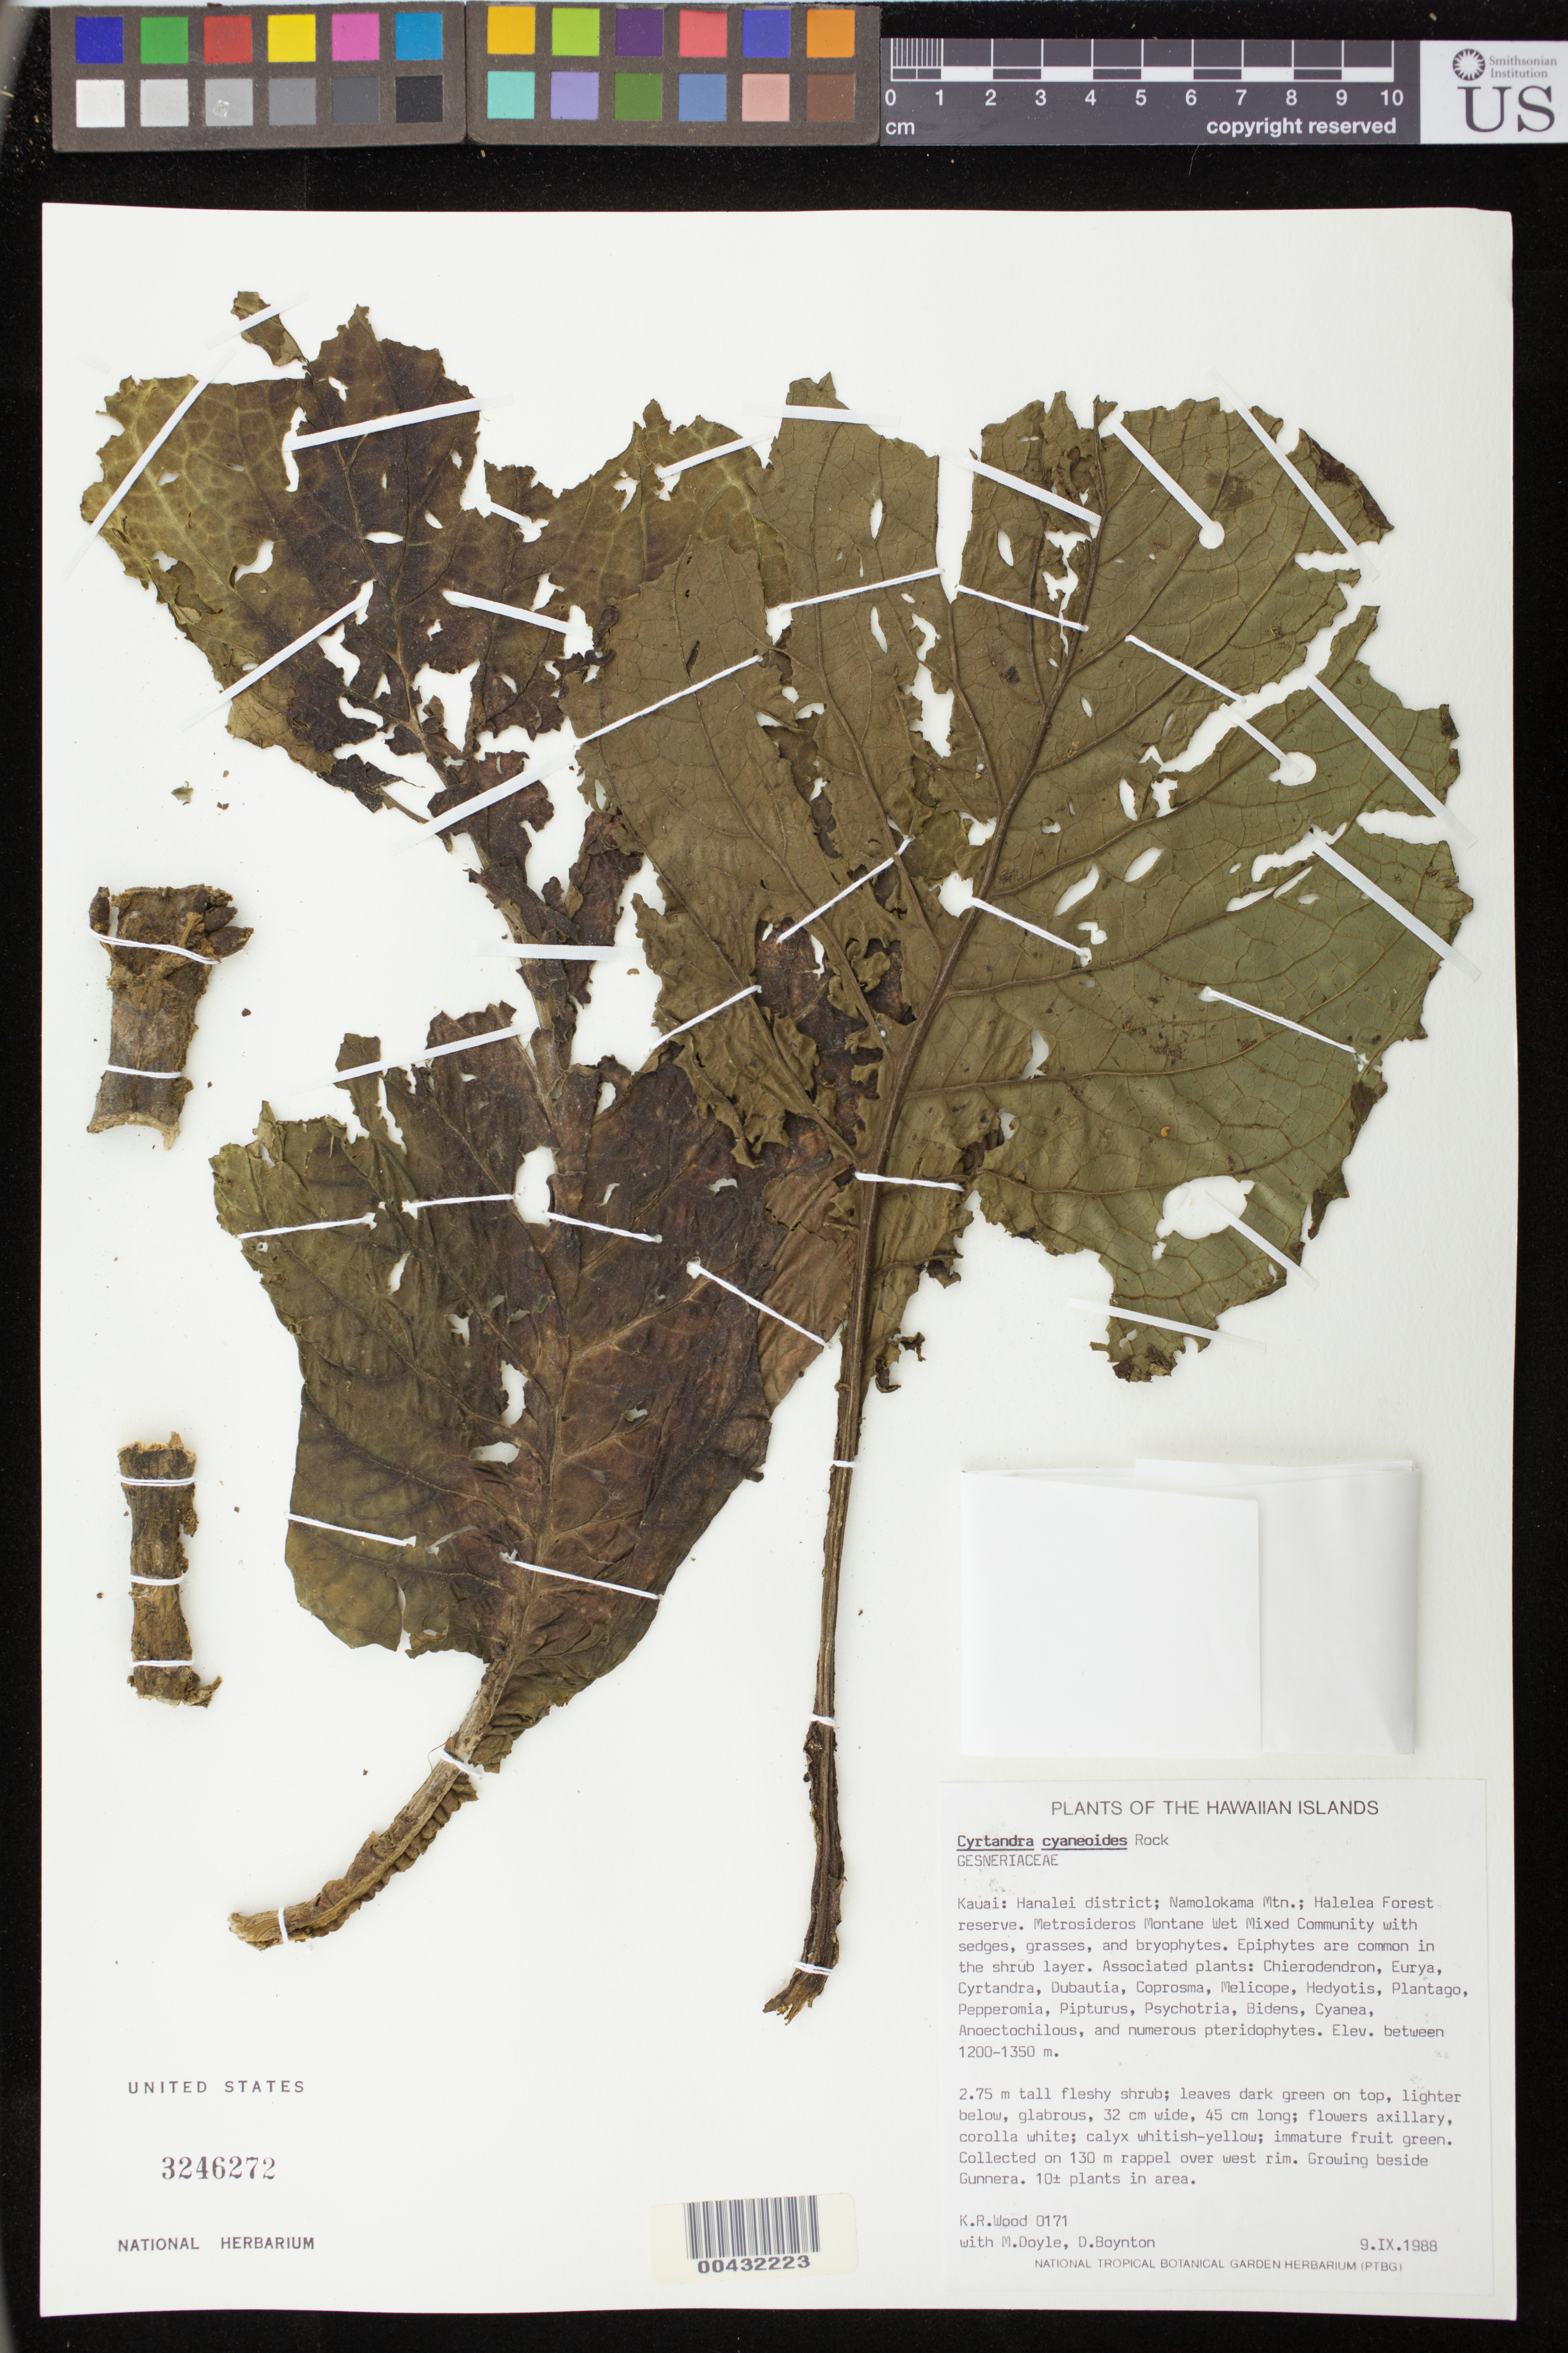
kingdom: Plantae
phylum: Tracheophyta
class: Magnoliopsida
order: Lamiales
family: Gesneriaceae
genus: Cyrtandra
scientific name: Cyrtandra cyaneoides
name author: Rock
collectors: K. R. Wood, M. Doyle & D. Boynton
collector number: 0171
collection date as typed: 09 Sep 1988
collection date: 1988-09-09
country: United States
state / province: Hawaii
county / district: Kauai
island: Kaua'i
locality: Hanalei district, Namolokama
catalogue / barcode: US 3246272